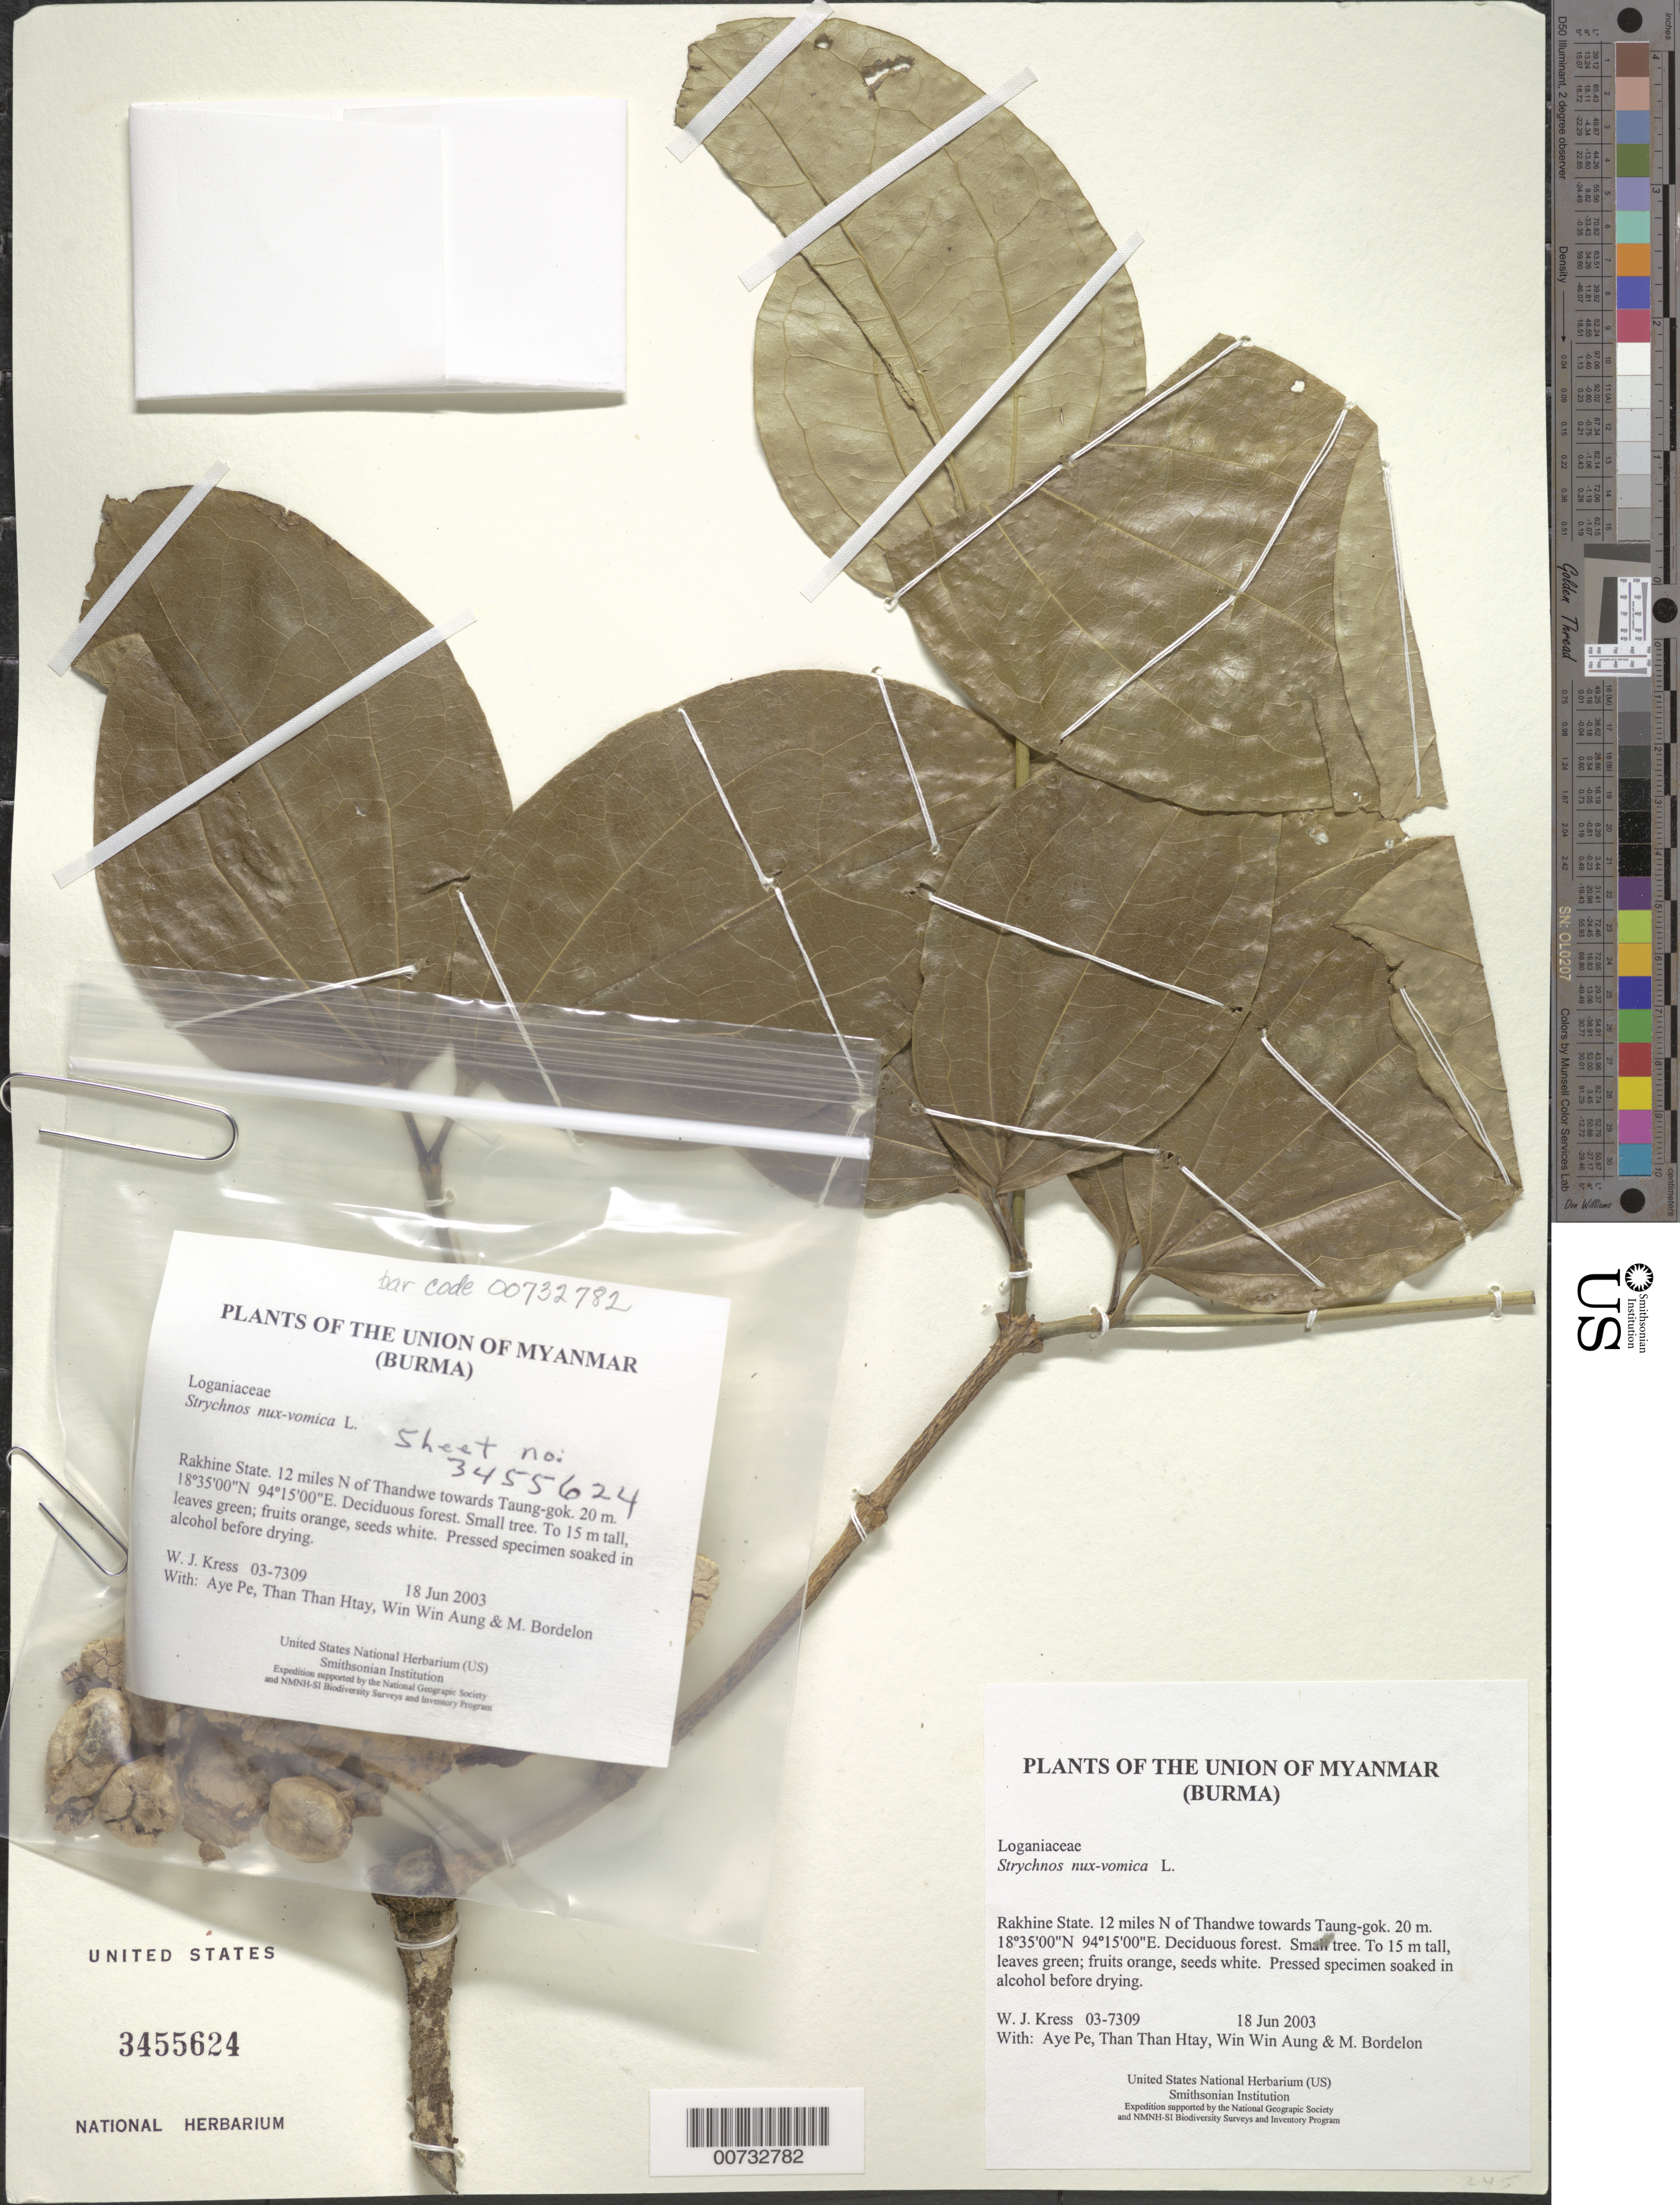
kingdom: Plantae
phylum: Tracheophyta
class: Magnoliopsida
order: Gentianales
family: Loganiaceae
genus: Strychnos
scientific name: Strychnos nux-vomica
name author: L.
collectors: W. J. Kress, Aye Pe, Than Than Htay, Win Win Aung & M. Bordelon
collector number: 03-7309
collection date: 2003-06-18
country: Myanmar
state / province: Rakhine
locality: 12 miles N of Thandwe towards Taung-gok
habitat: Deciduous forest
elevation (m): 20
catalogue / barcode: US 3455624